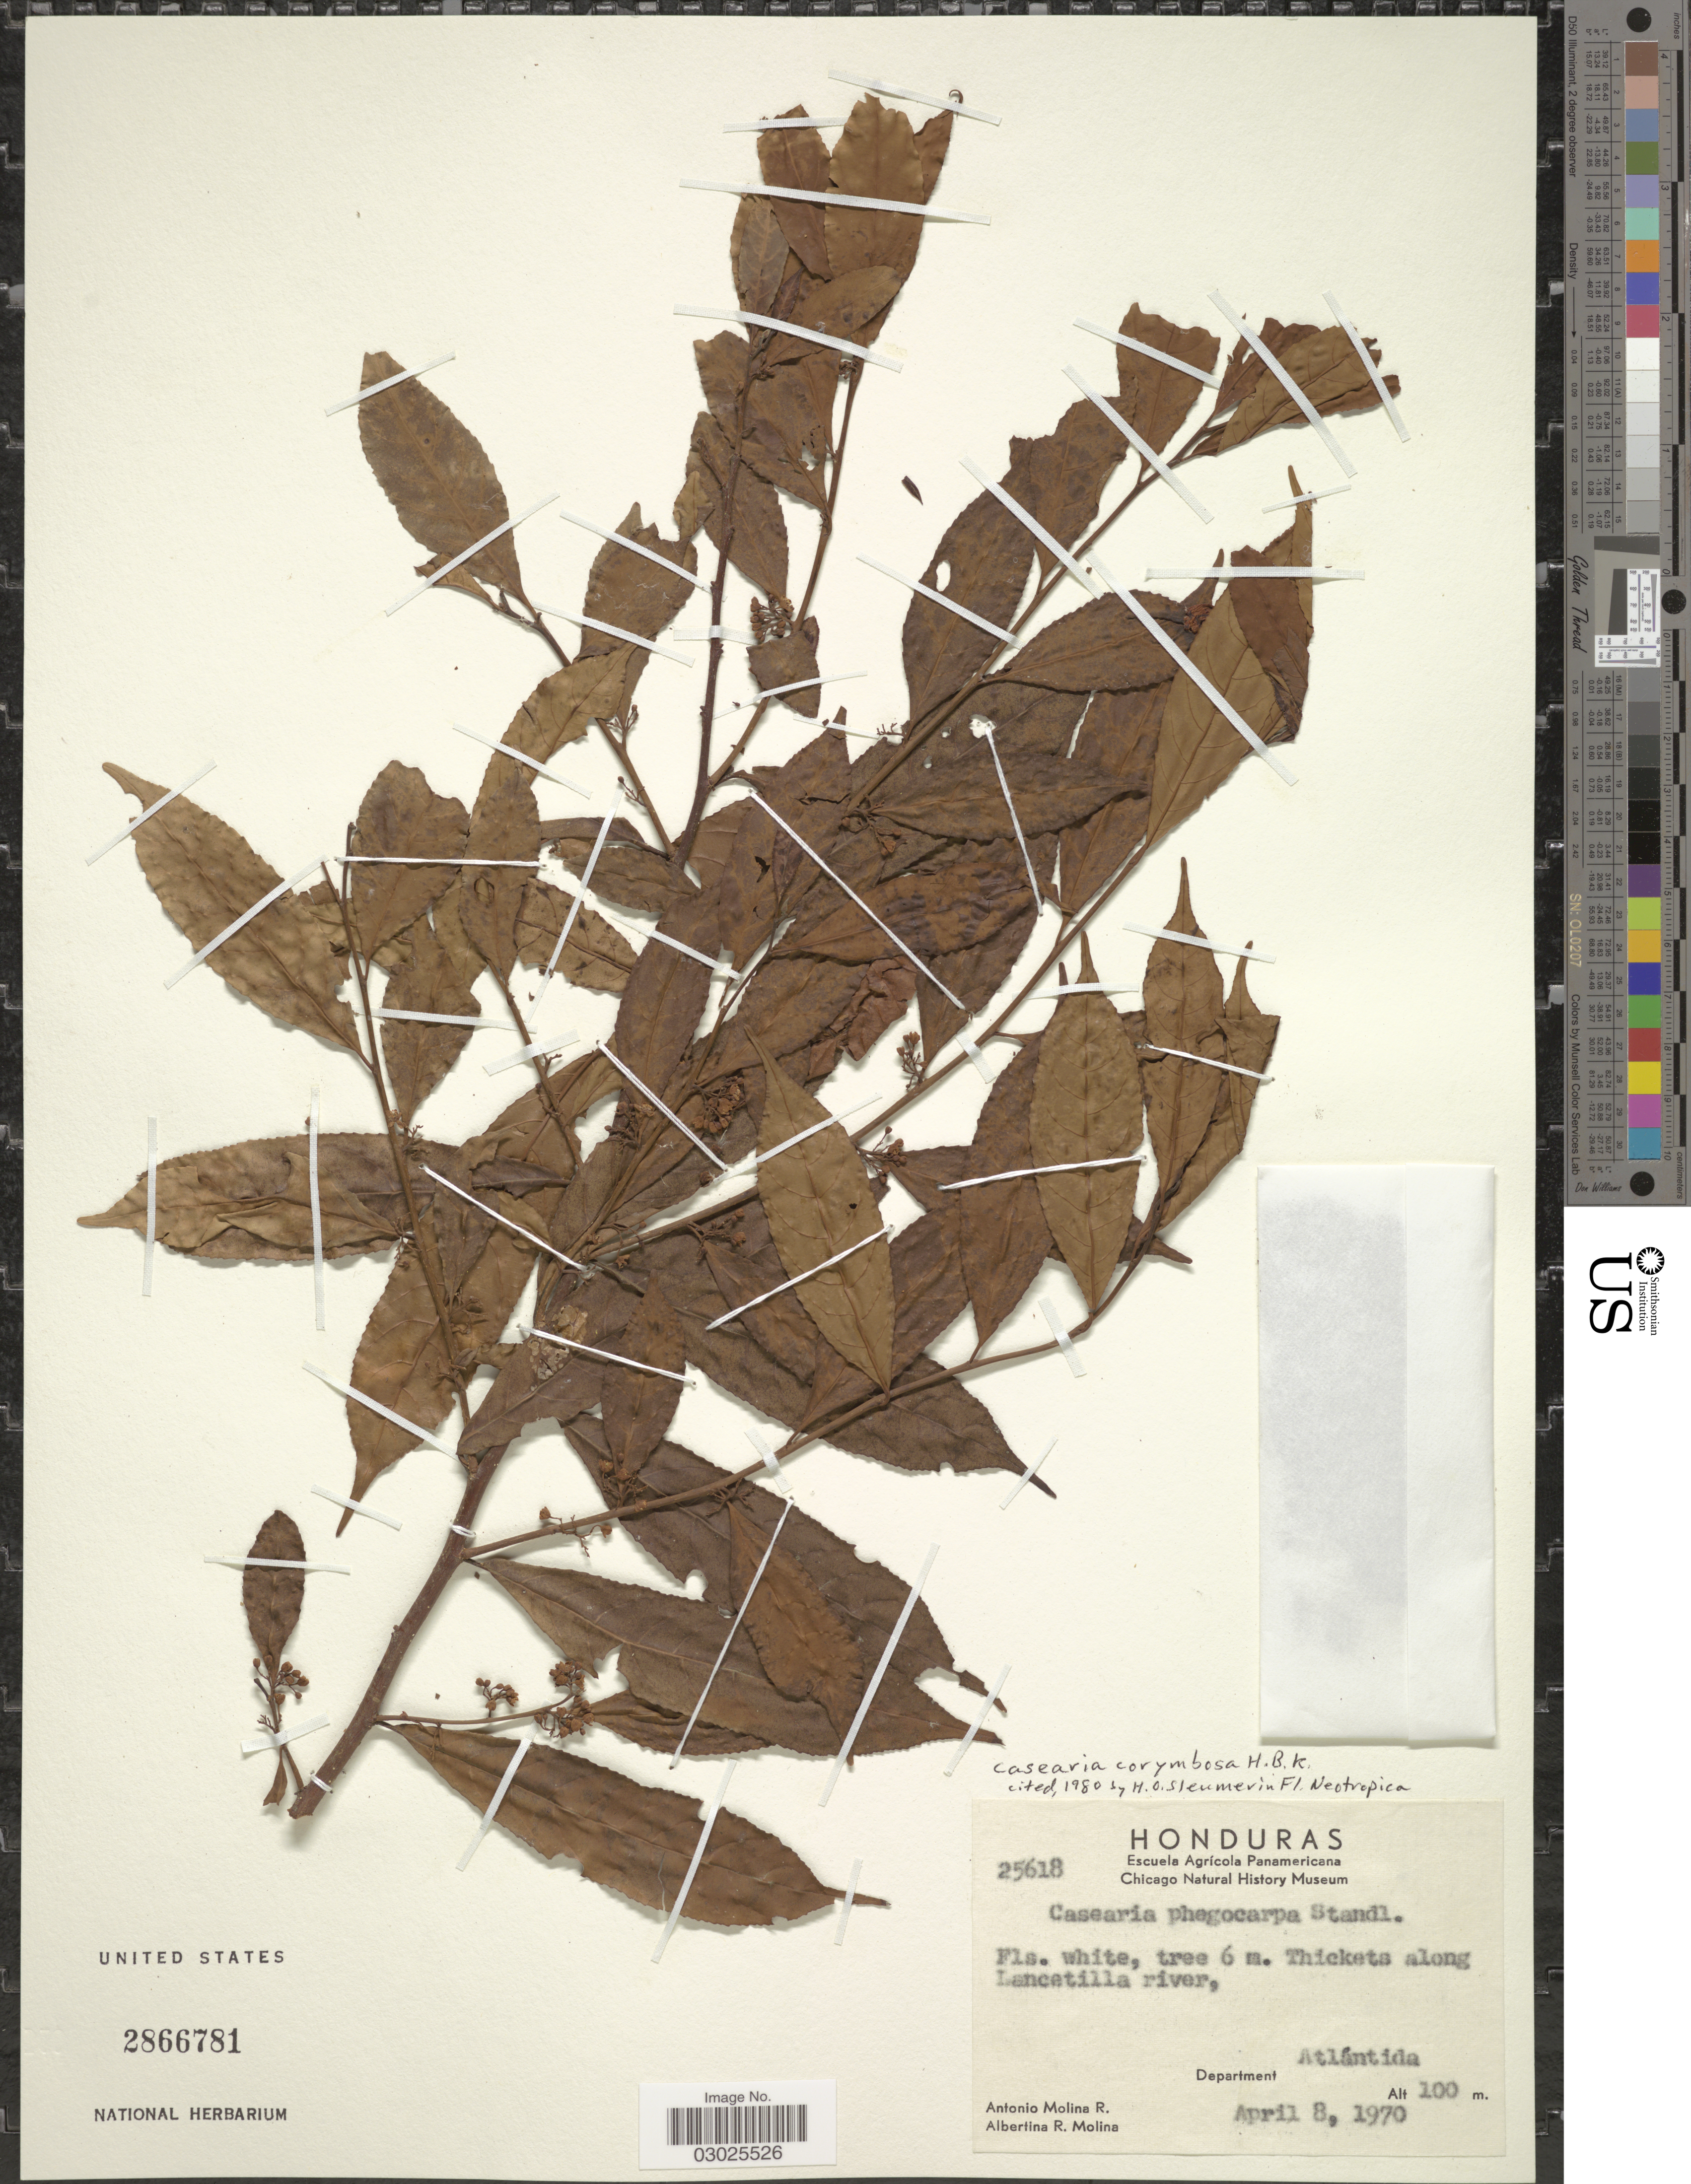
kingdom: Plantae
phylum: Tracheophyta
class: Magnoliopsida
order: Malpighiales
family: Salicaceae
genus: Casearia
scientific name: Casearia corymbosa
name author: Kunth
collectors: A. Molina R. & A. R. Molina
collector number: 25618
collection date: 1970-04-08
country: Honduras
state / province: Atlántida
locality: Thickets along Lancetilla river, Department Atlántida.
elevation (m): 100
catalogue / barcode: US 2866781